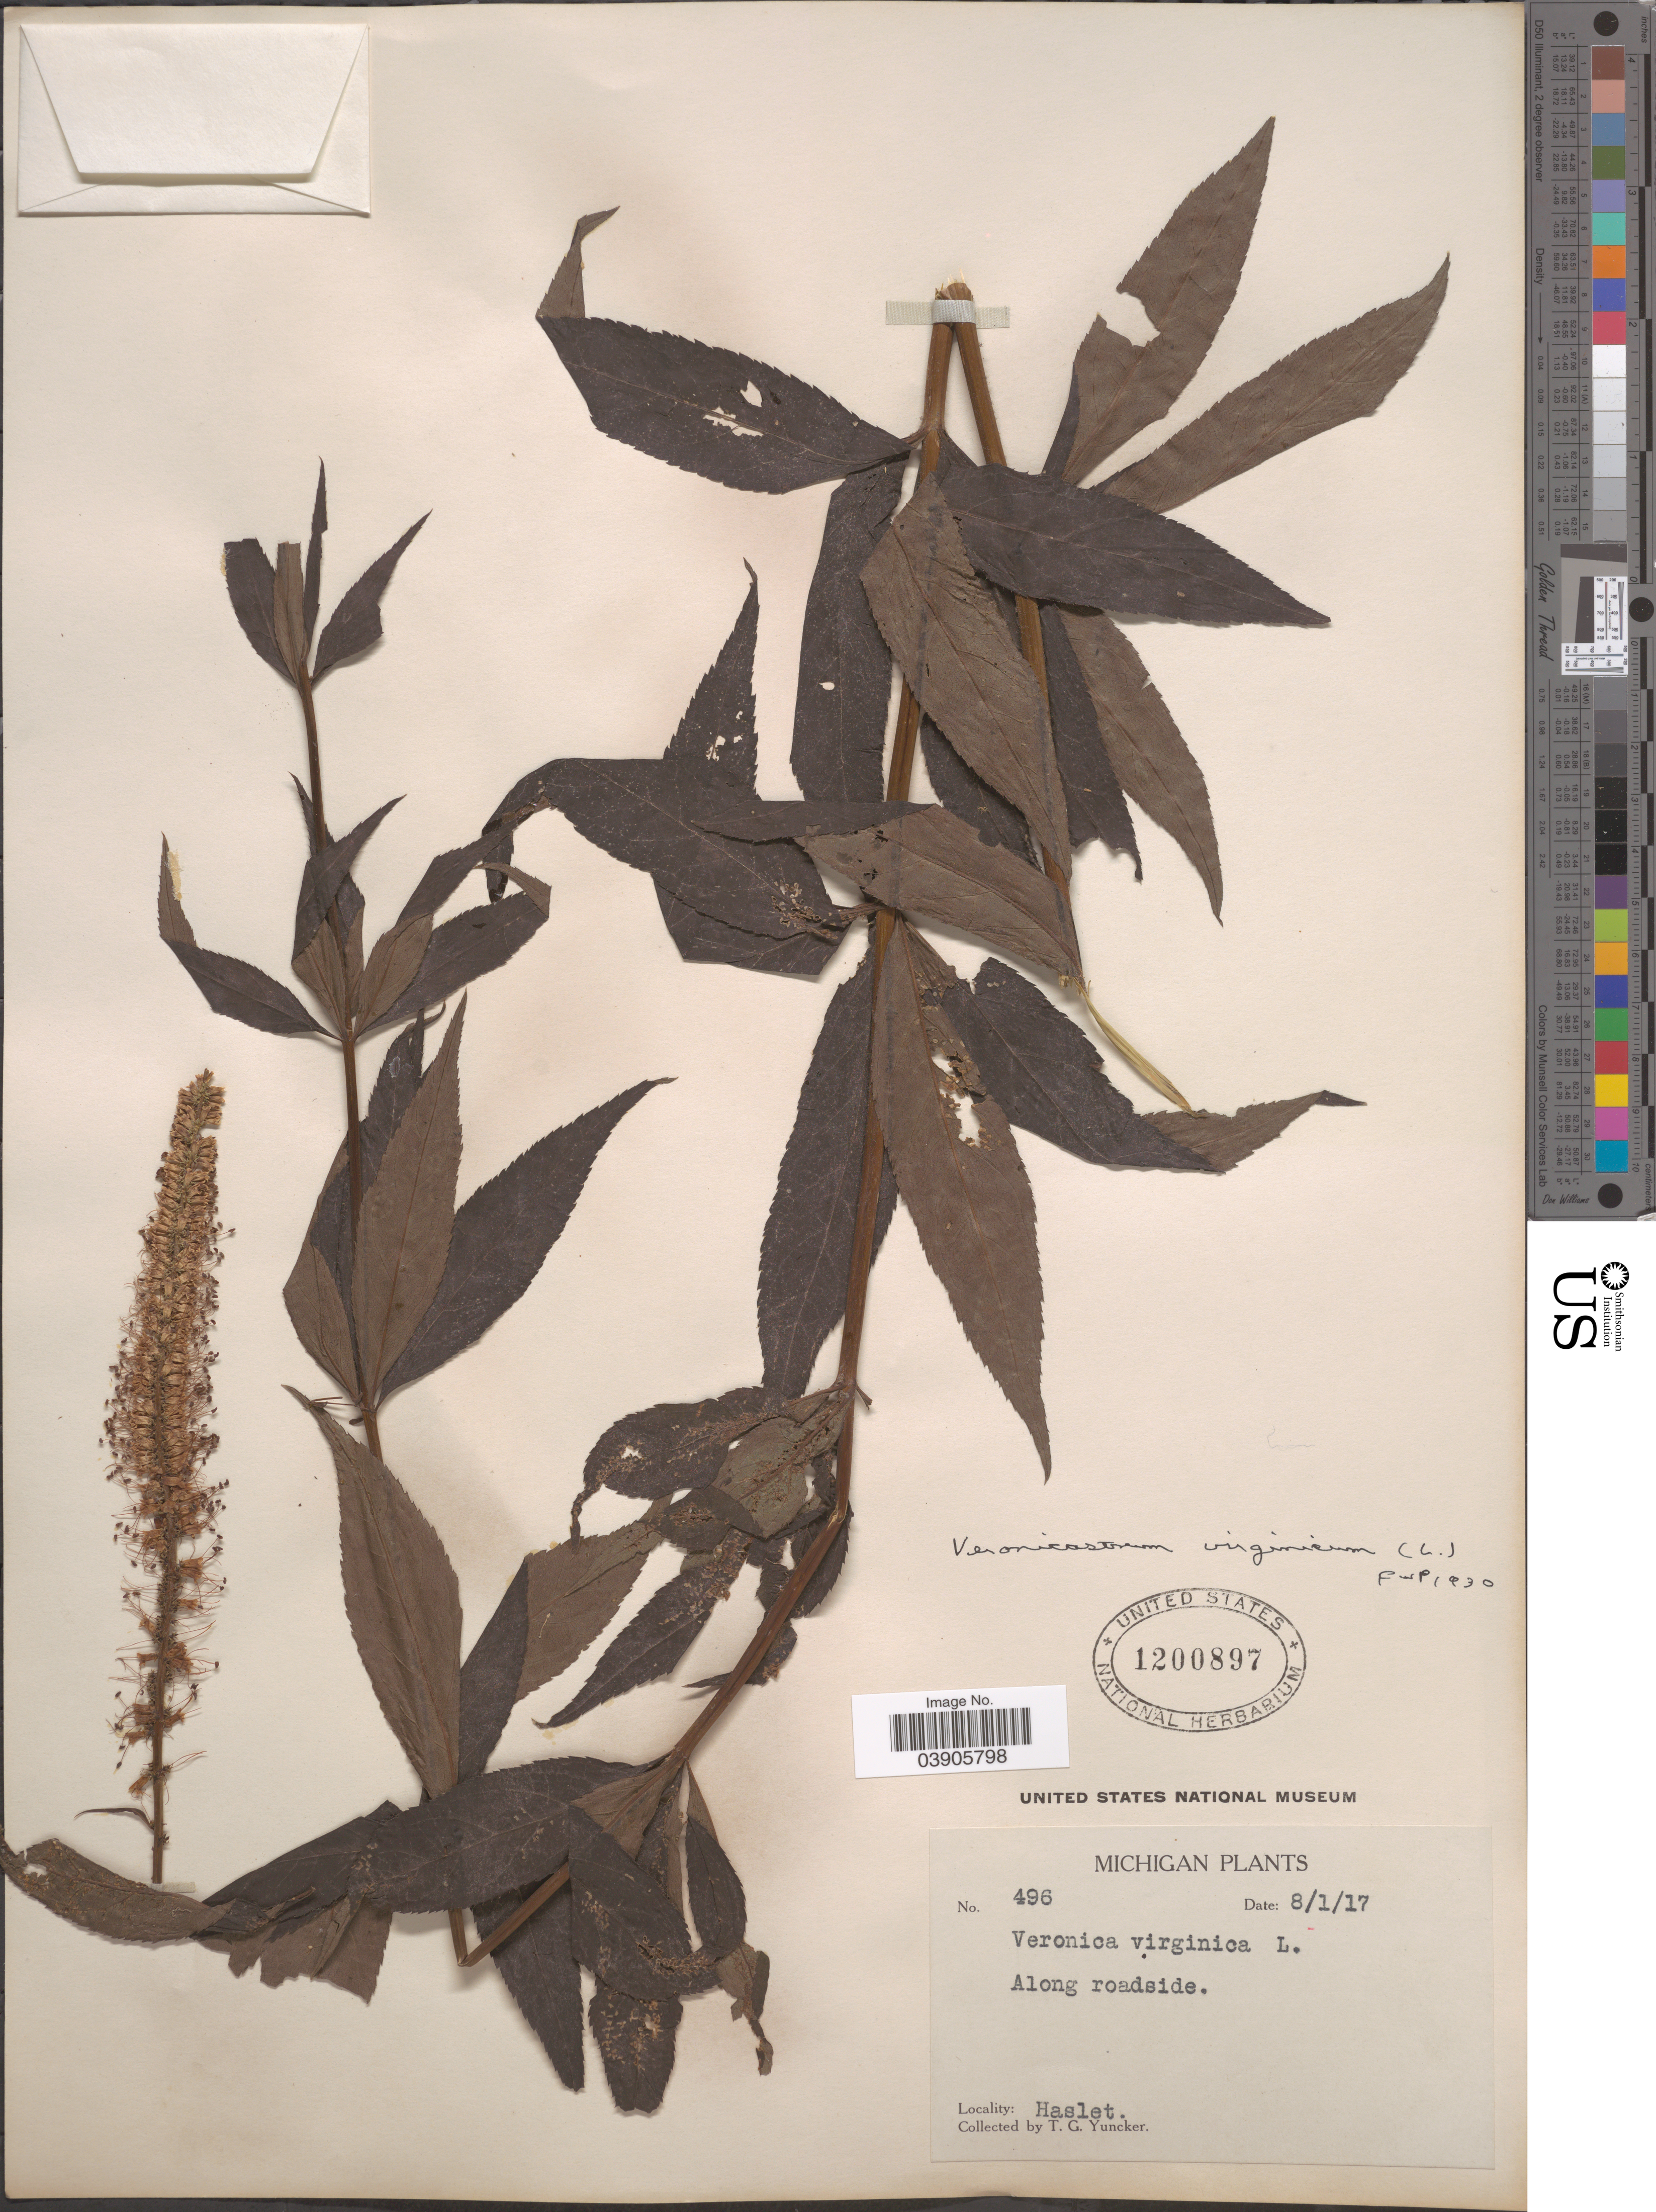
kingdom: Plantae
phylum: Tracheophyta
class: Magnoliopsida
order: Lamiales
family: Plantaginaceae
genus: Veronicastrum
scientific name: Veronicastrum virginicum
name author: (L.) Farw.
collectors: T. G. Yuncker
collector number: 496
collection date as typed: Transcribed d/m/y: 1/8/17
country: United States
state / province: Michigan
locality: Along roadside. Haslet.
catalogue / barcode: US 1200897